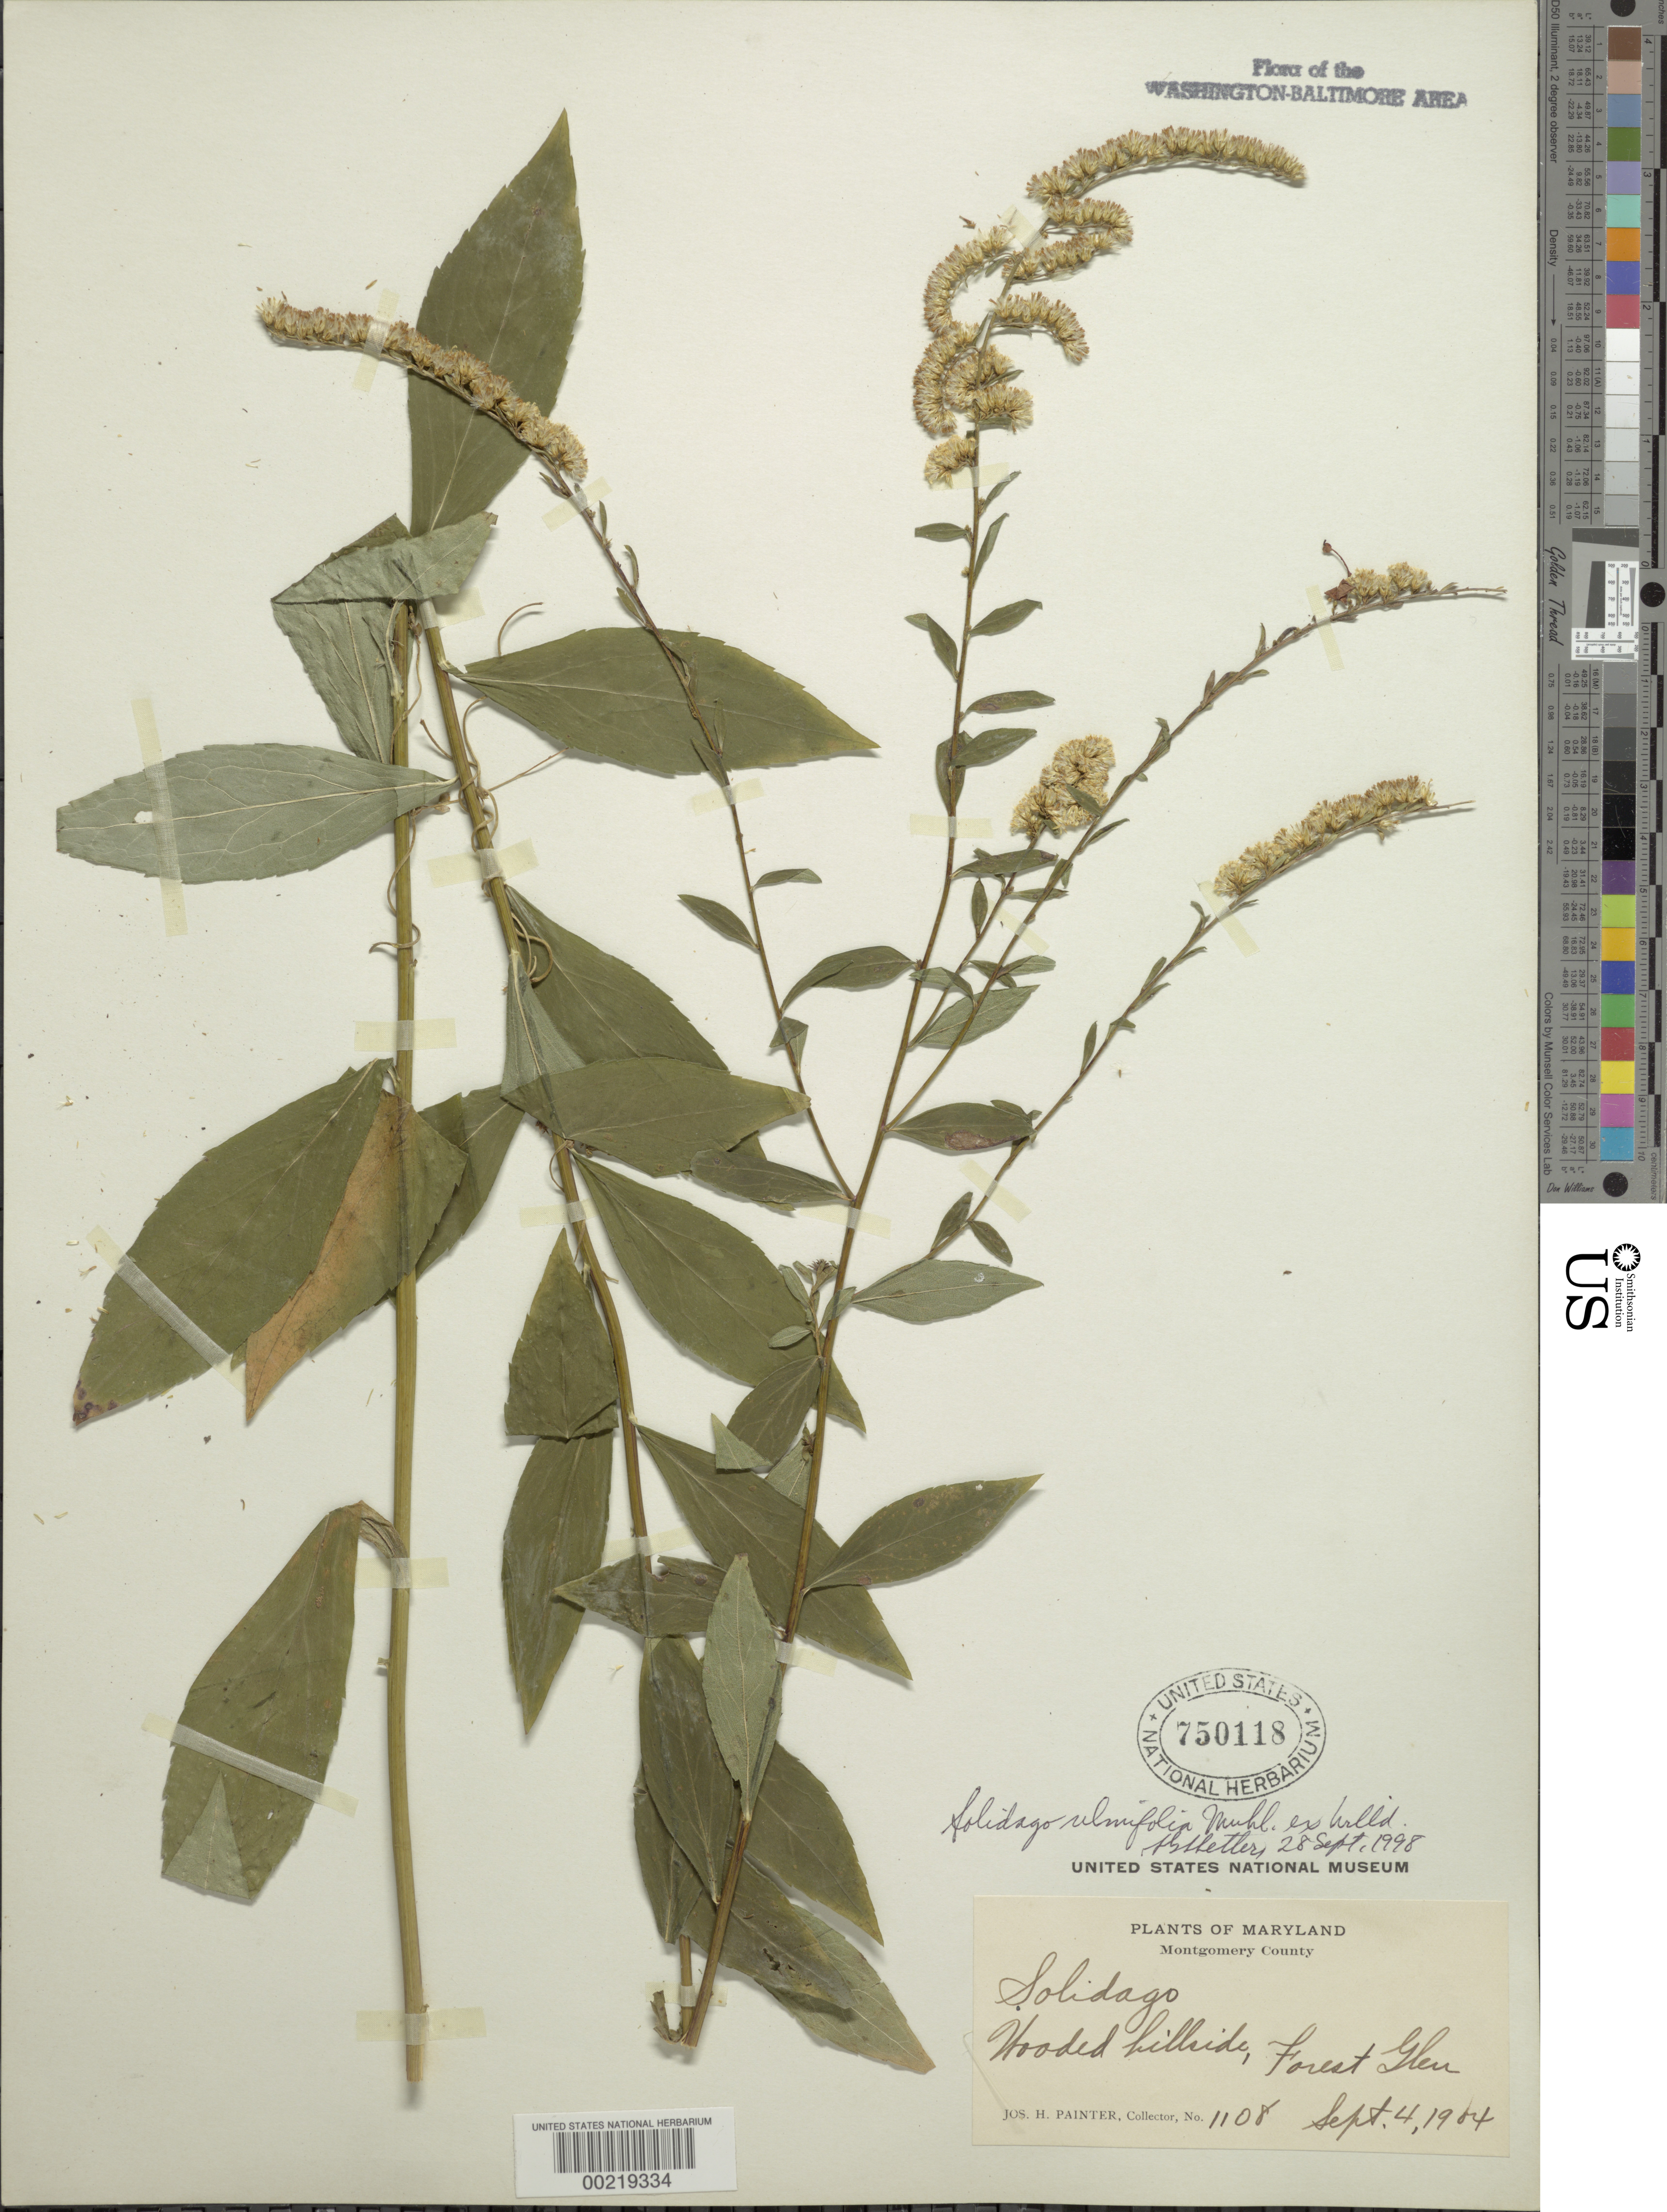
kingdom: Plantae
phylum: Tracheophyta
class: Magnoliopsida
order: Asterales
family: Asteraceae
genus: Solidago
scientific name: Solidago ulmifolia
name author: Muhl. ex Willd.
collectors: J. H. Painter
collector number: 1108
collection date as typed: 04 Sep 1904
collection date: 1904-09-04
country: United States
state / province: Maryland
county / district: Montgomery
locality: Forest Glen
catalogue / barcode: US 750118